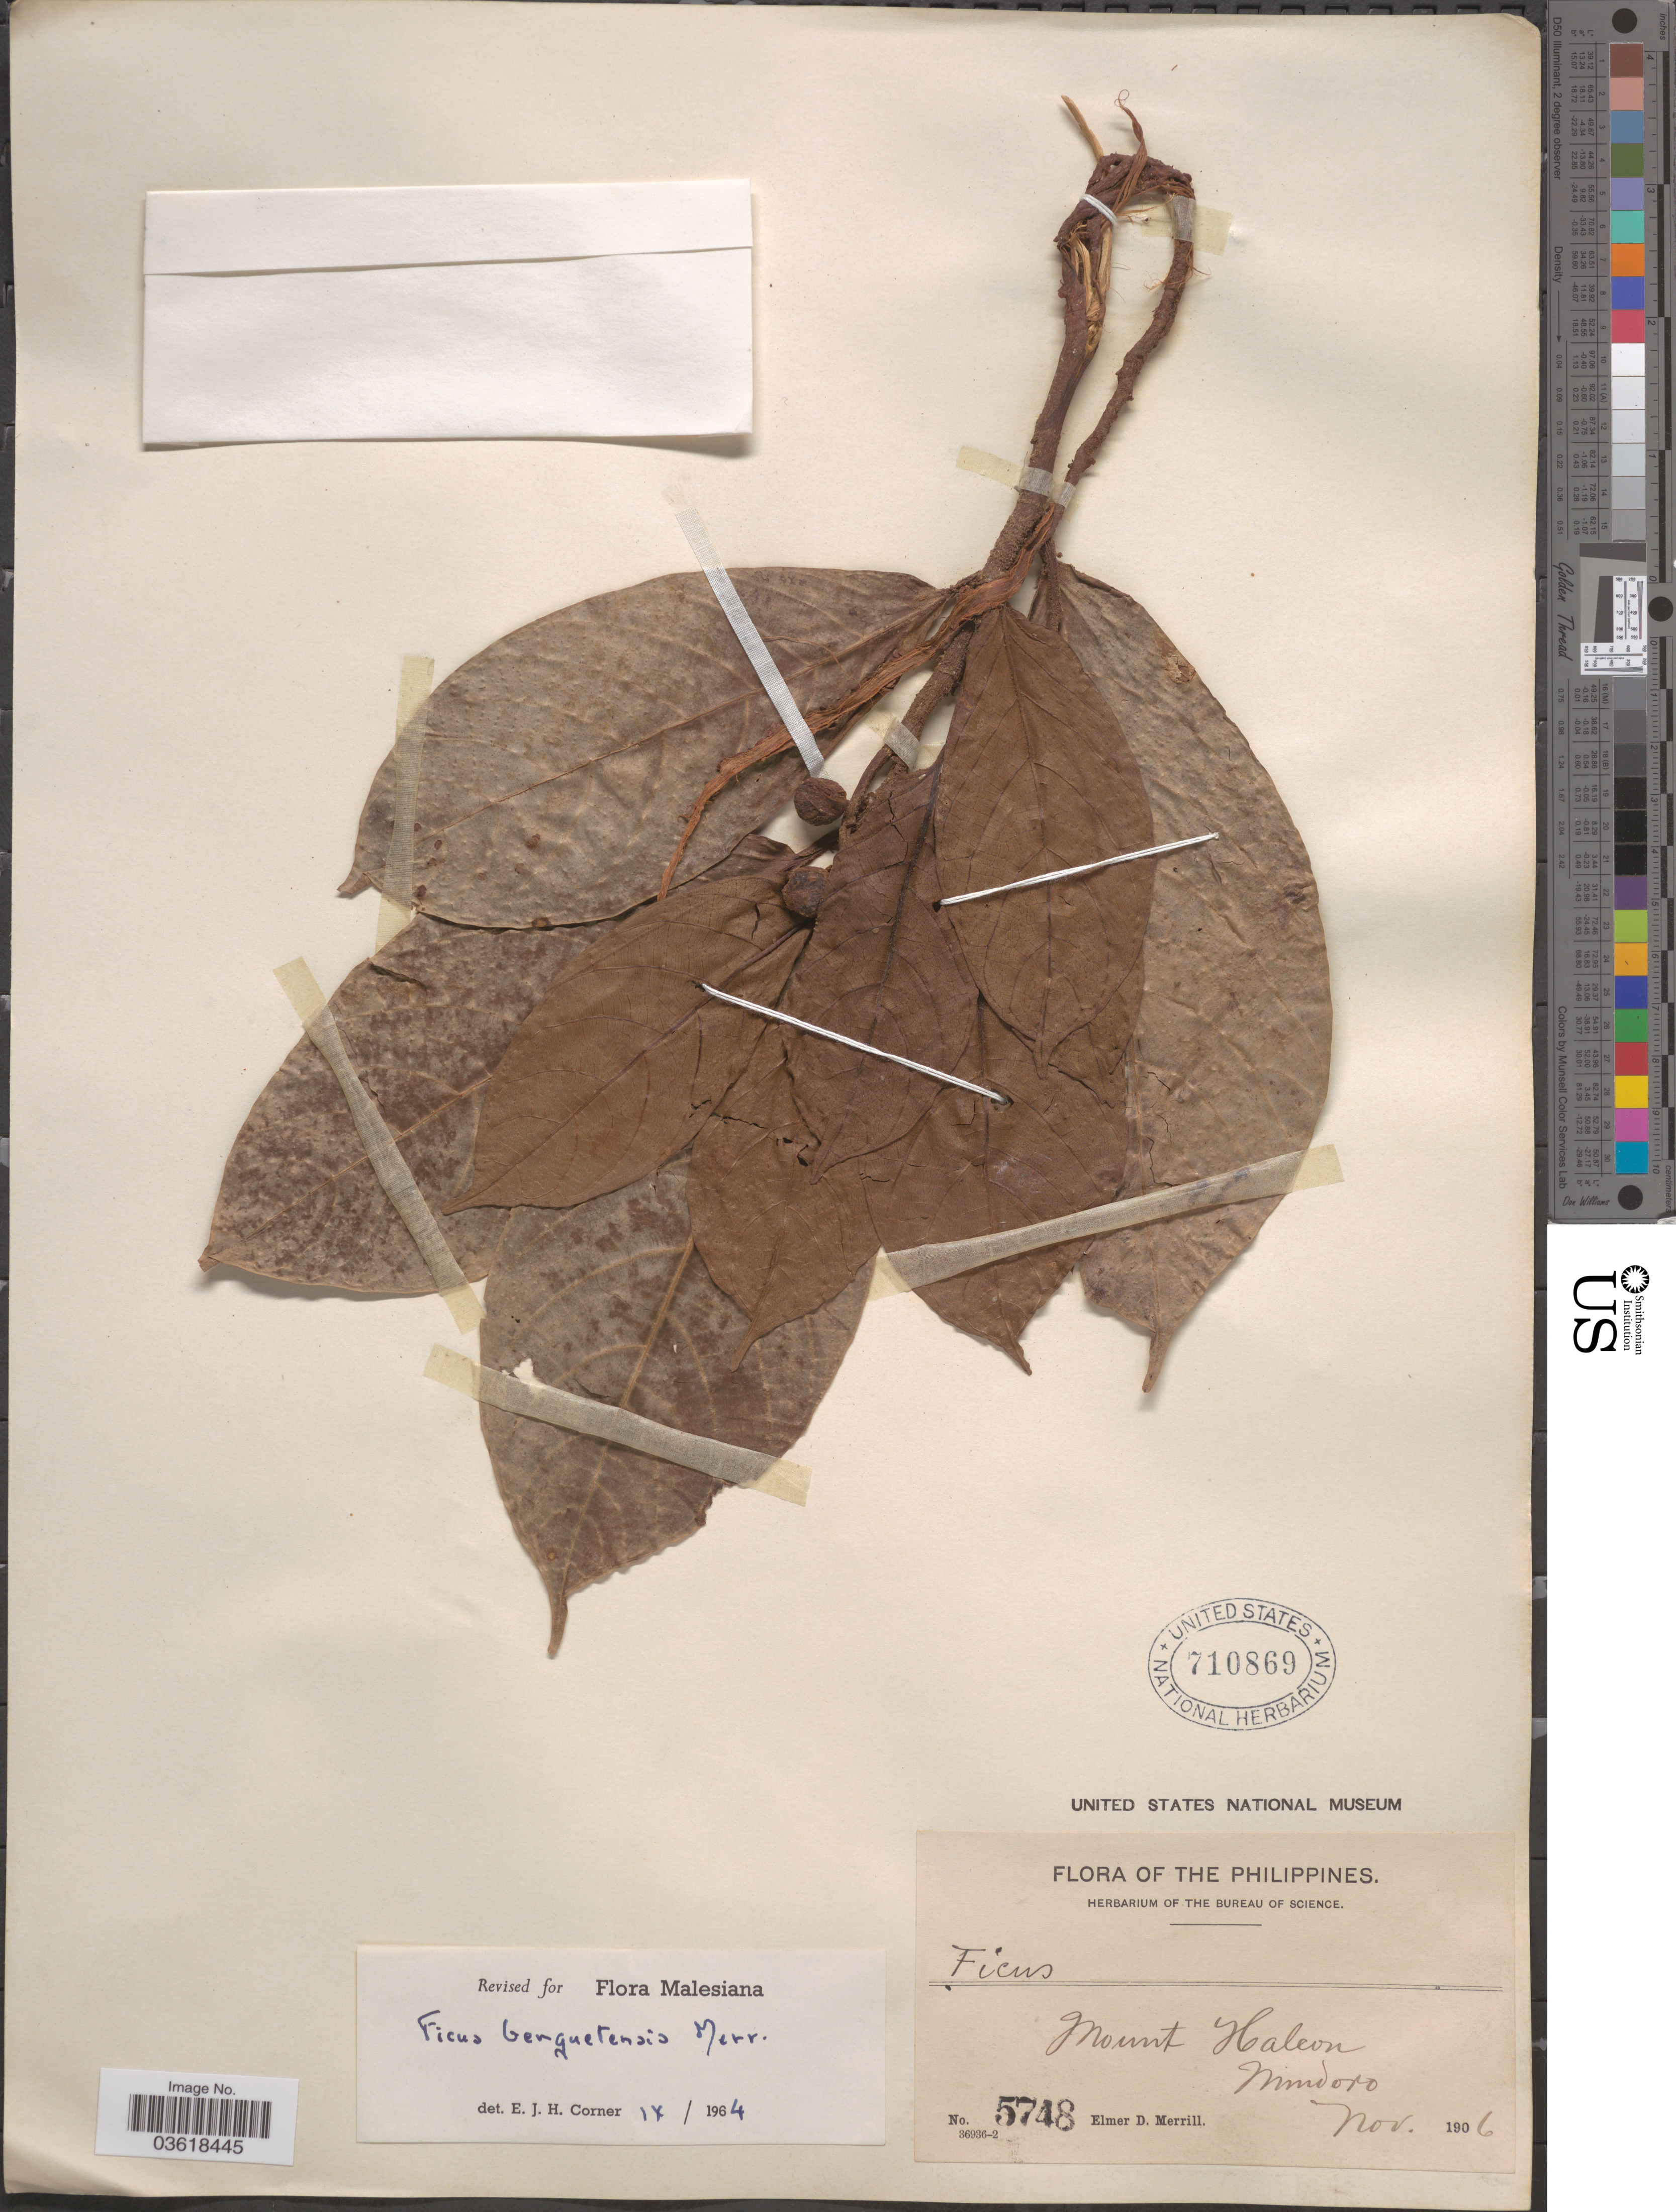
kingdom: Plantae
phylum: Tracheophyta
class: Magnoliopsida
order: Rosales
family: Moraceae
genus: Ficus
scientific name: Ficus benguetensis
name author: Merr.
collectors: E. D. Merrill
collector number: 5748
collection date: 1906-11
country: Philippines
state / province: Mimaropa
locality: Mount Halcon. Mindoro.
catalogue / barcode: US 710869